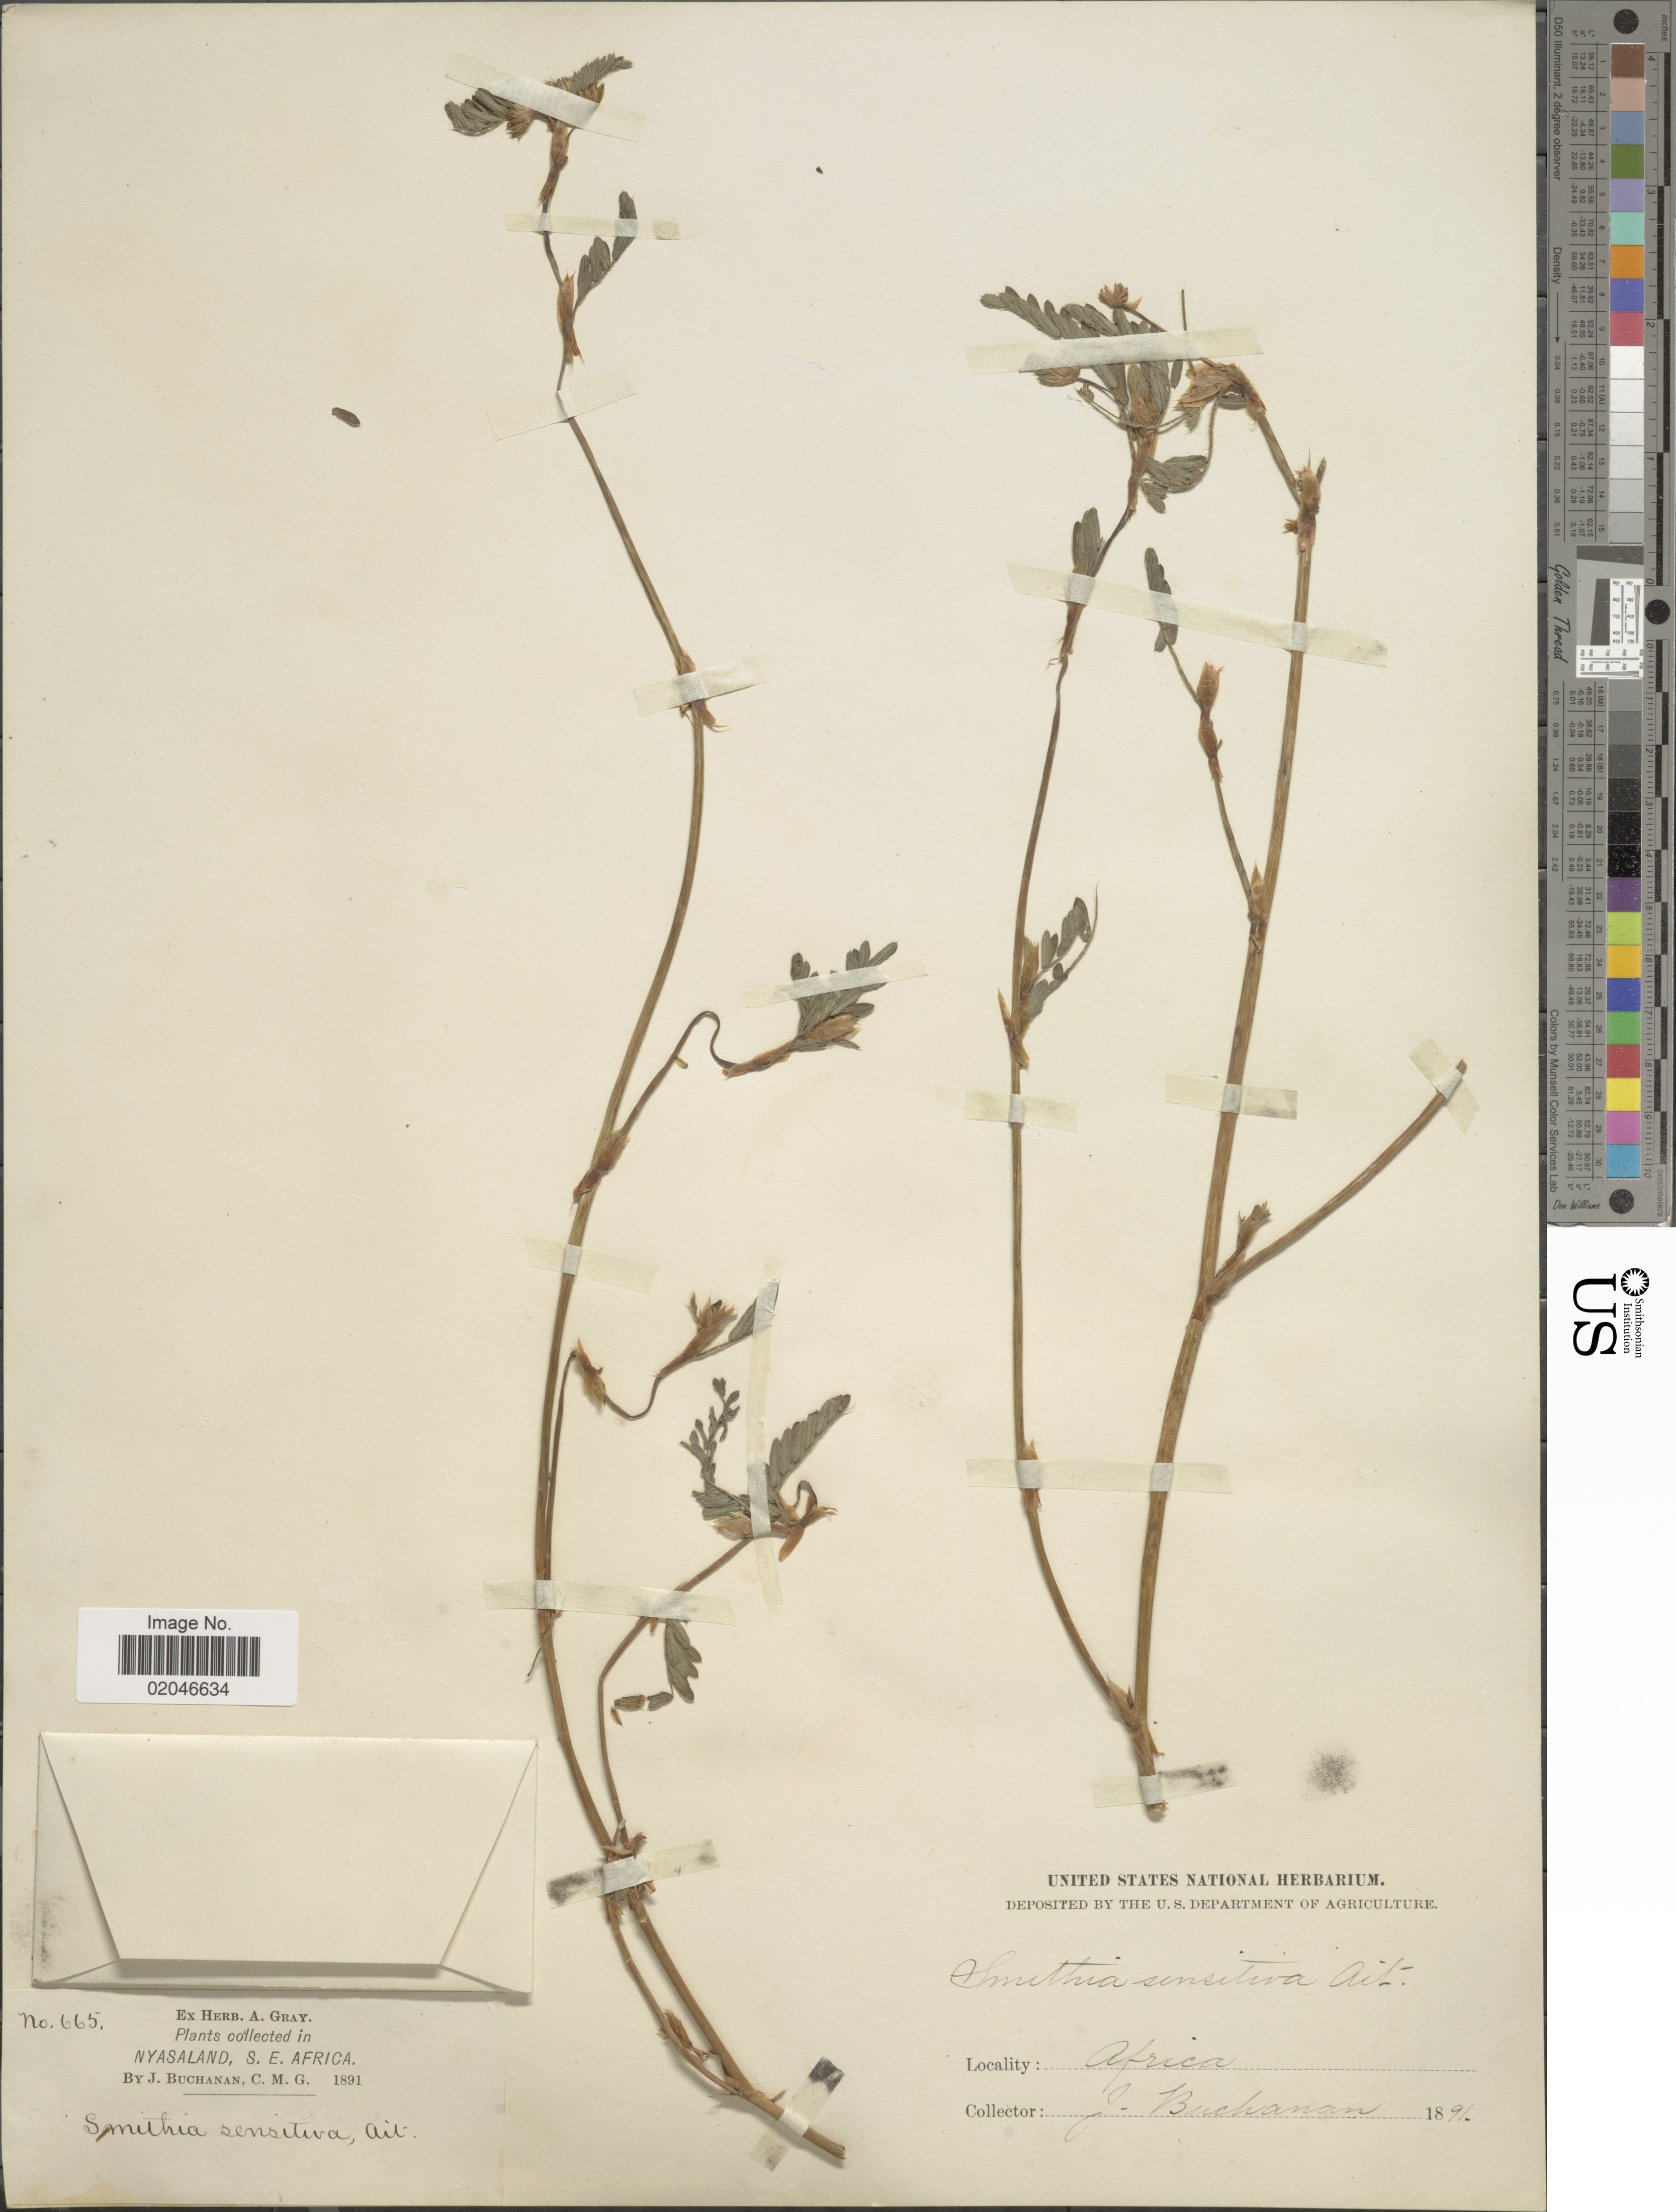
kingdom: Plantae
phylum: Tracheophyta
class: Magnoliopsida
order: Fabales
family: Fabaceae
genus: Smithia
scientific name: Smithia sensitiva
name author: Aiton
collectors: J. Buchanan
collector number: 665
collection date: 1891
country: Malawi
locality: Nyasaland, S. E. Africa